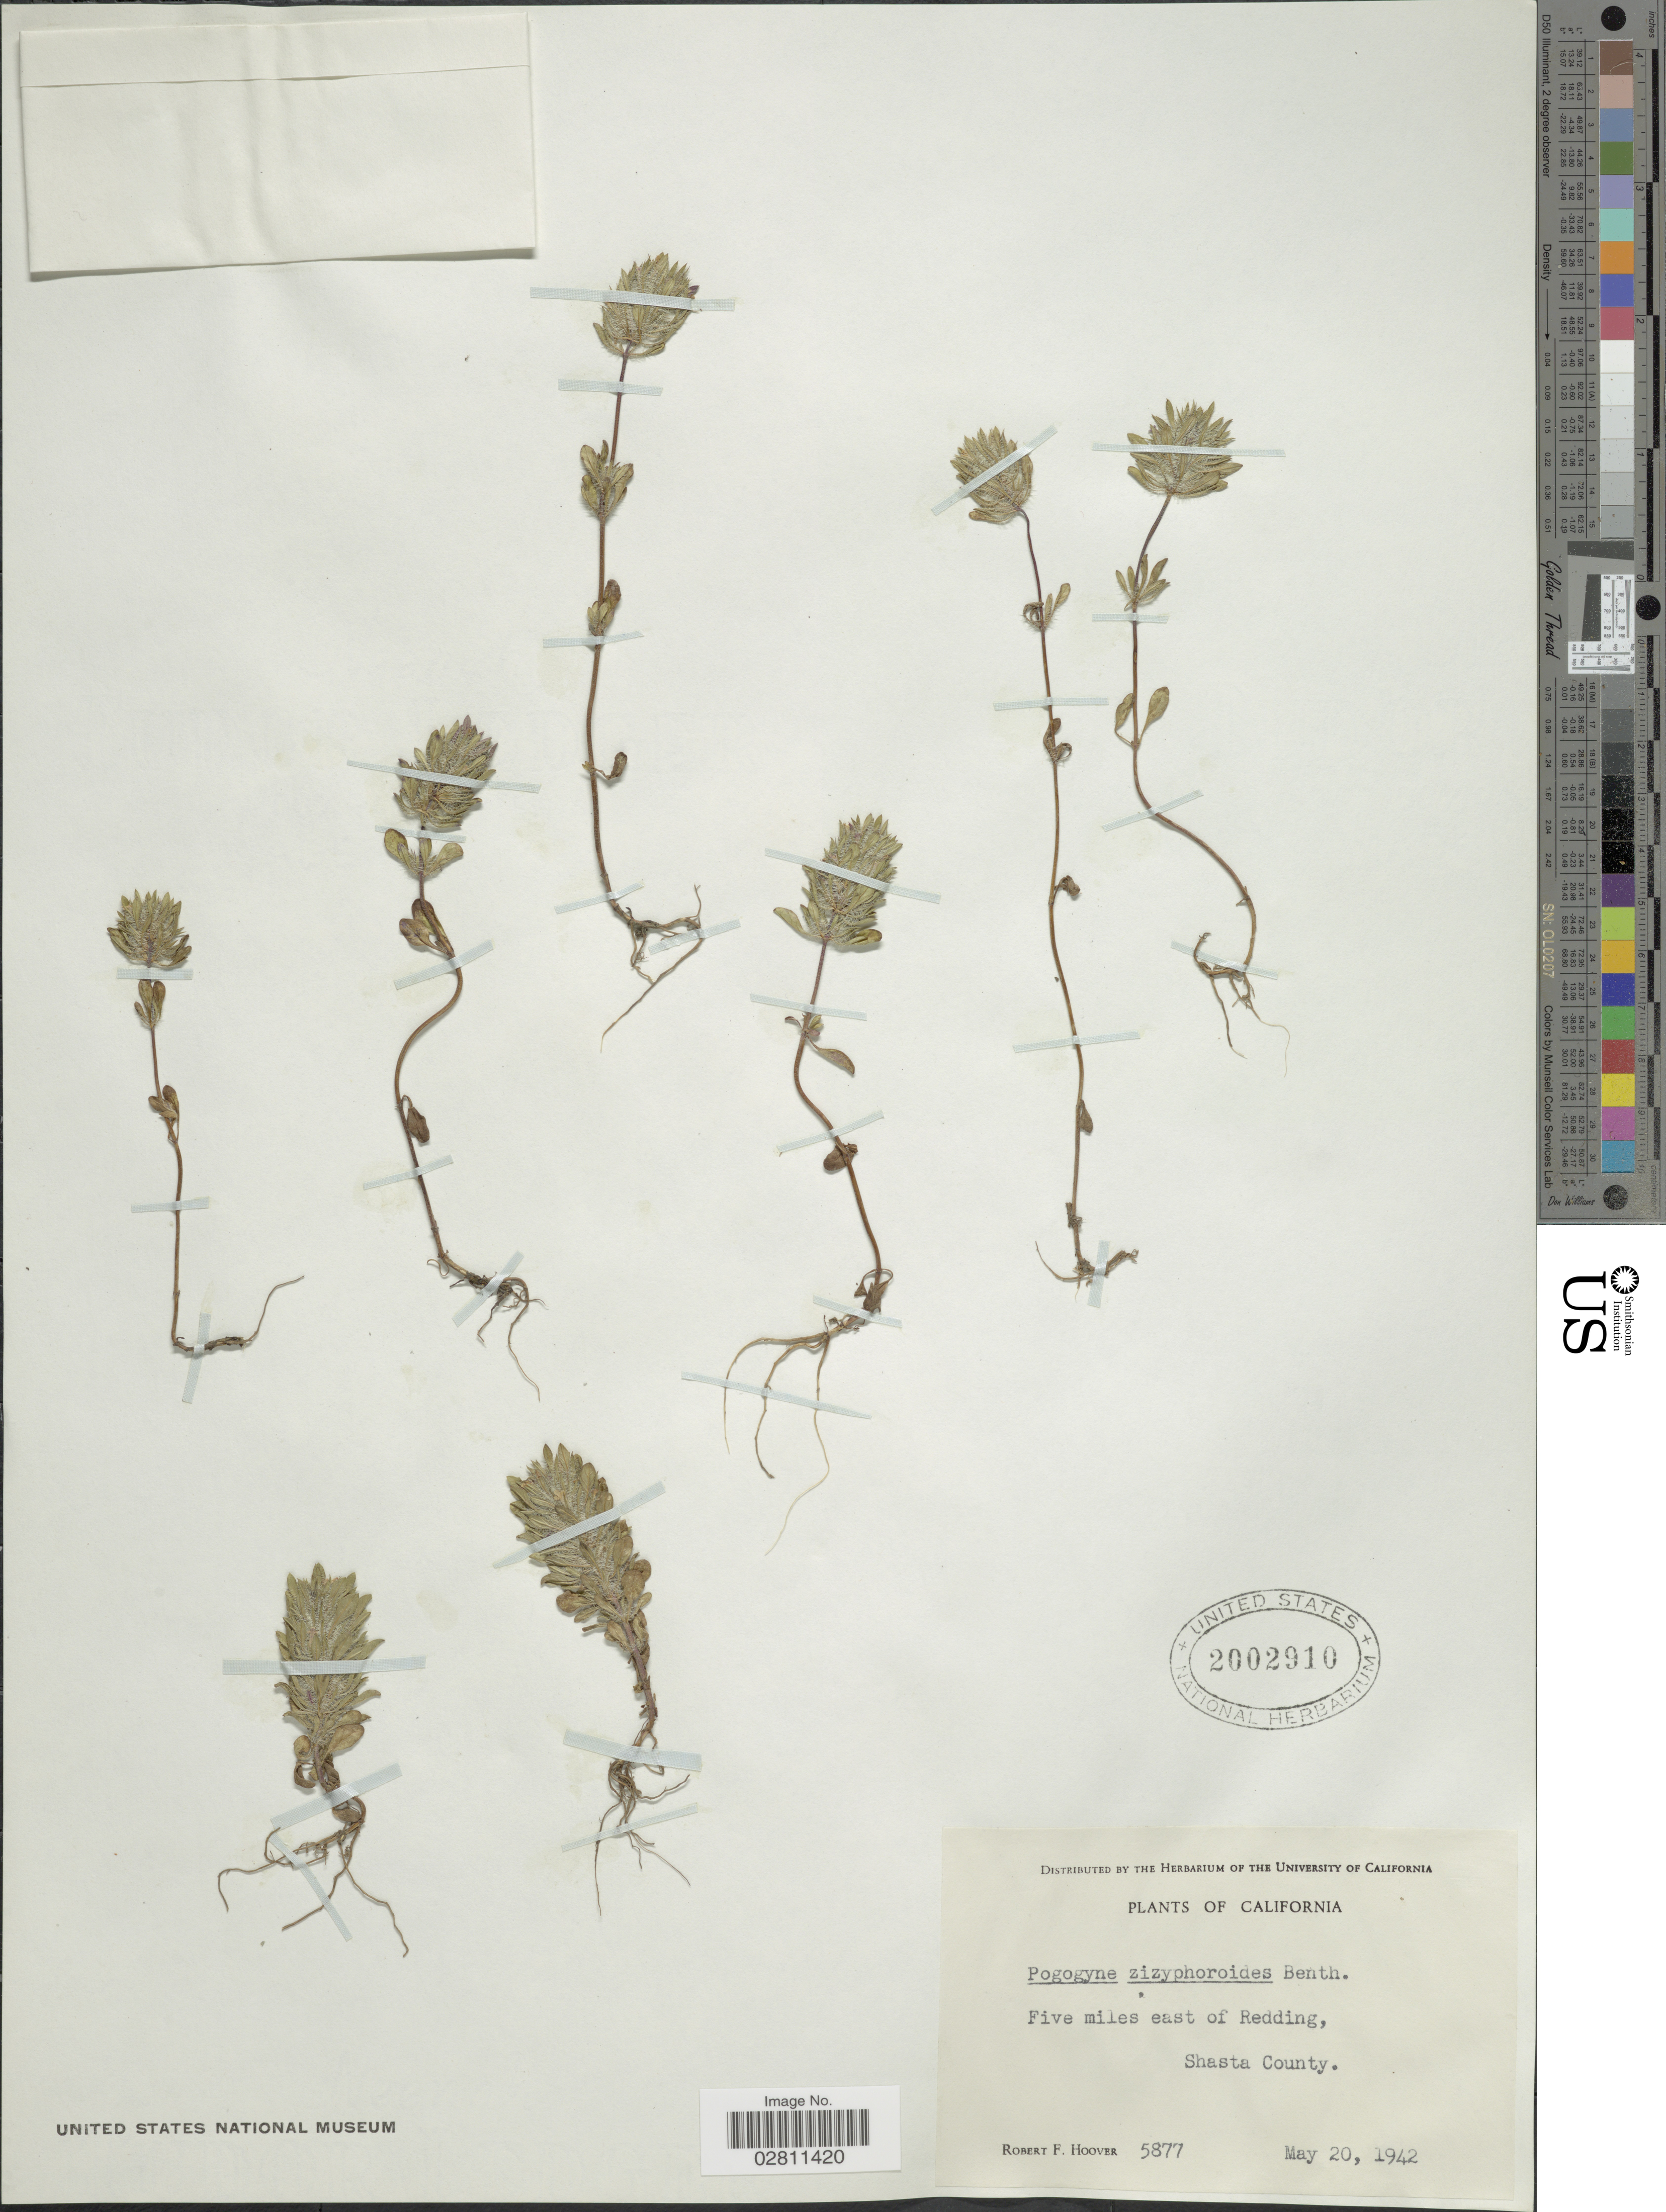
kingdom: Plantae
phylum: Tracheophyta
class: Magnoliopsida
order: Lamiales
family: Lamiaceae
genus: Pogogyne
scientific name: Pogogyne ziziphoroides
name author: Benth.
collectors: R. F. Hoover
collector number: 5877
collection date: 1942-05-20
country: United States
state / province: California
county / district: Shasta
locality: Five miles east of Redding, Shasta County.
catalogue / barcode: US 2002910